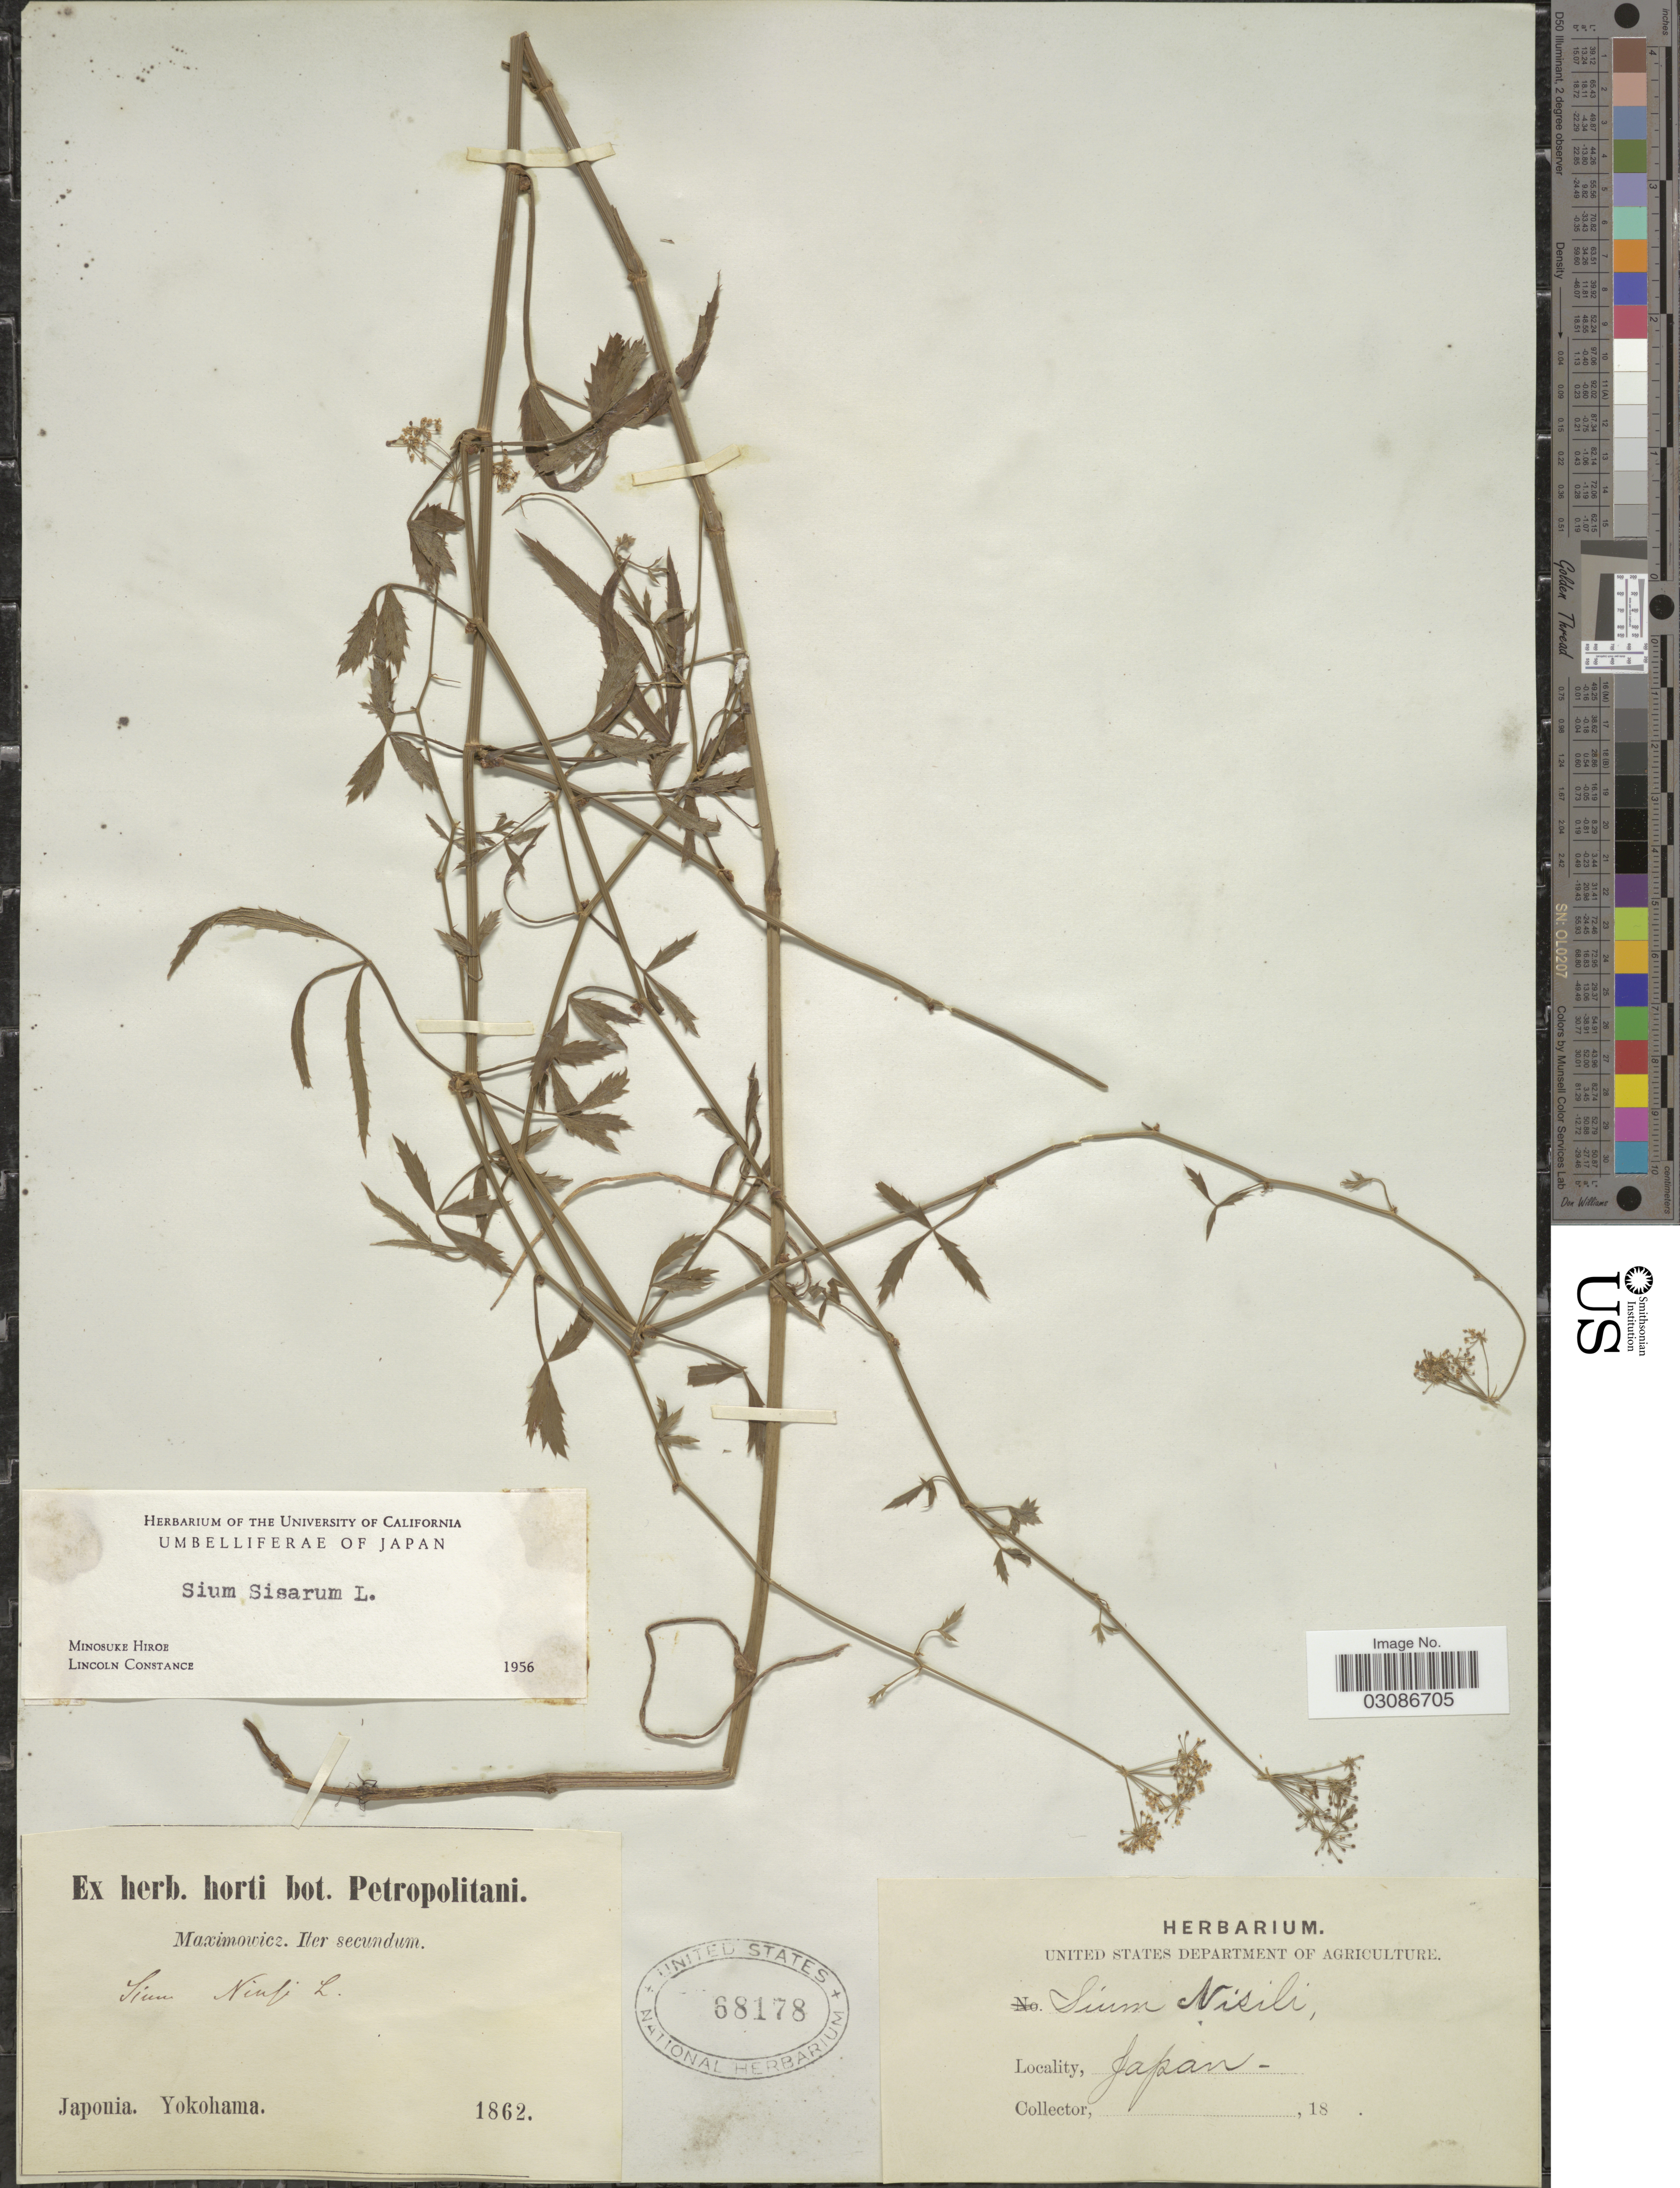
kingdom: Plantae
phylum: Tracheophyta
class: Magnoliopsida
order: Apiales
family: Apiaceae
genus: Sium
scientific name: Sium sisarum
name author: L.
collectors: Yokohama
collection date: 1862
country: Japan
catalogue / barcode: US 68178